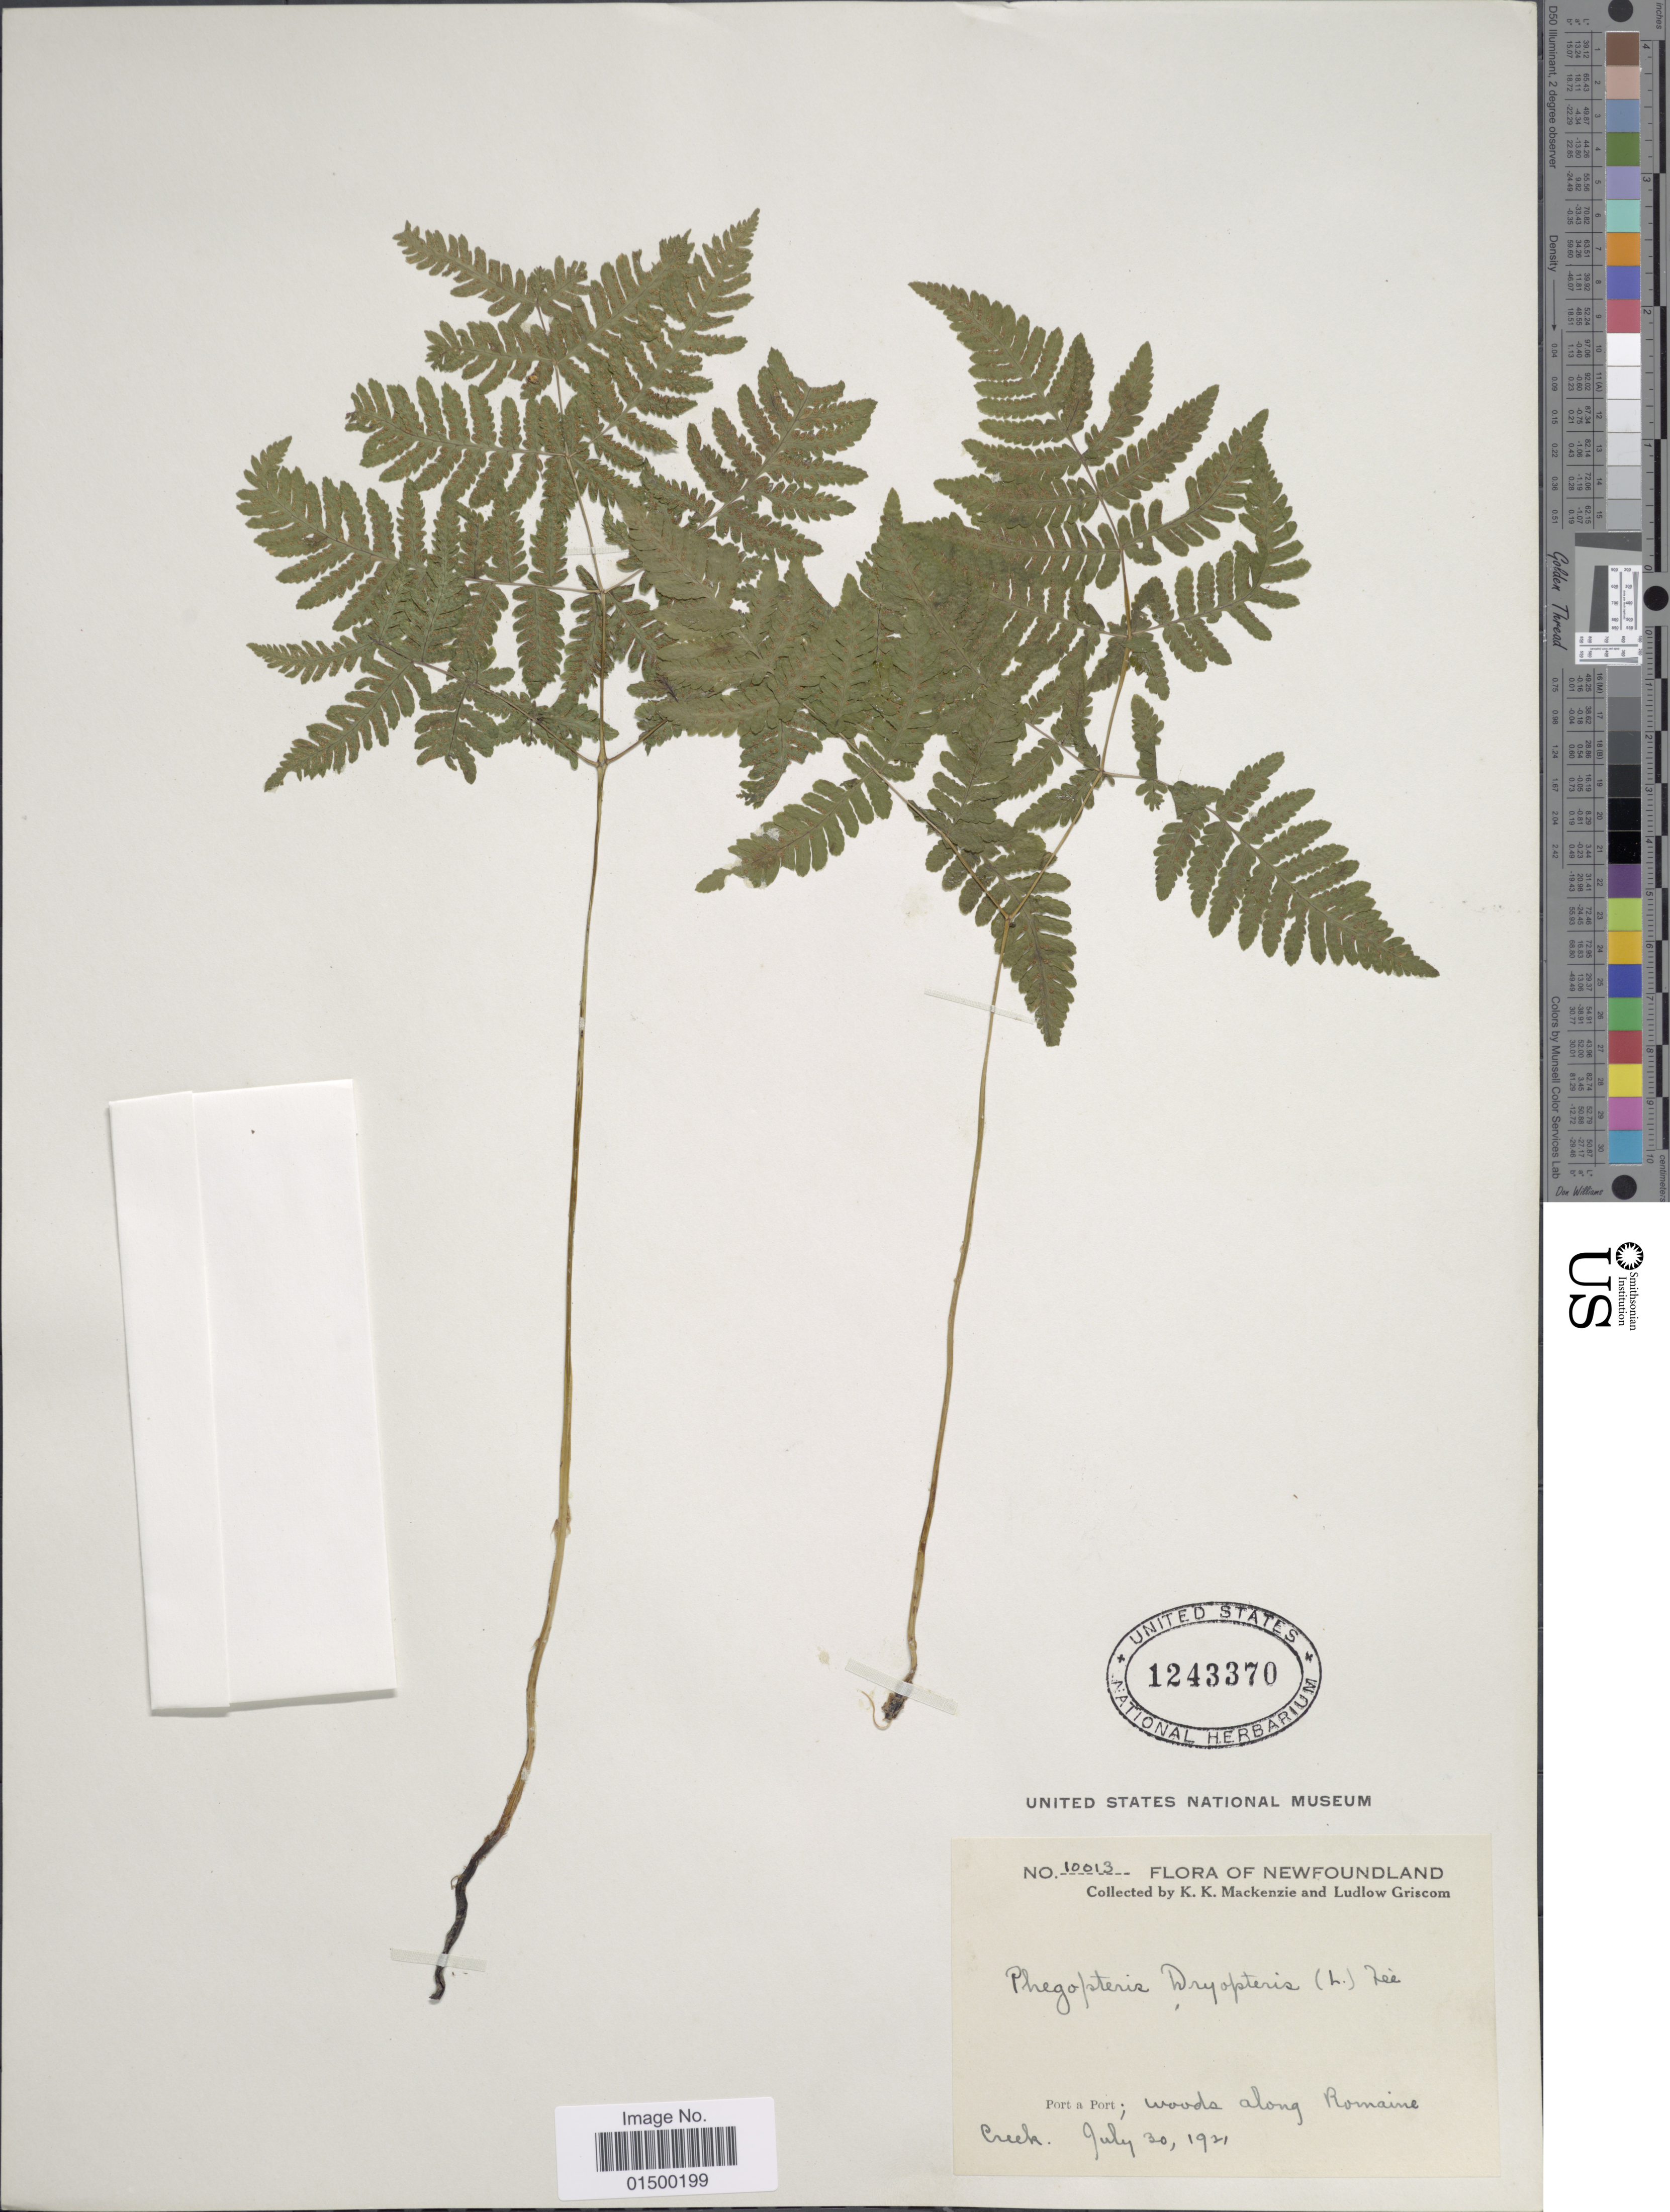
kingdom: Plantae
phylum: Tracheophyta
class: Polypodiopsida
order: Polypodiales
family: Cystopteridaceae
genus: Gymnocarpium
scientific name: Gymnocarpium disjunctum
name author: (Rupr.) Ching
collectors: K. K. Mackenzie & L. Griscom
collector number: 10013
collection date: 1921-07-30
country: Canada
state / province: Newfoundland and Labrador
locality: Port a Port; Woods along Romaine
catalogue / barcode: US 1243370